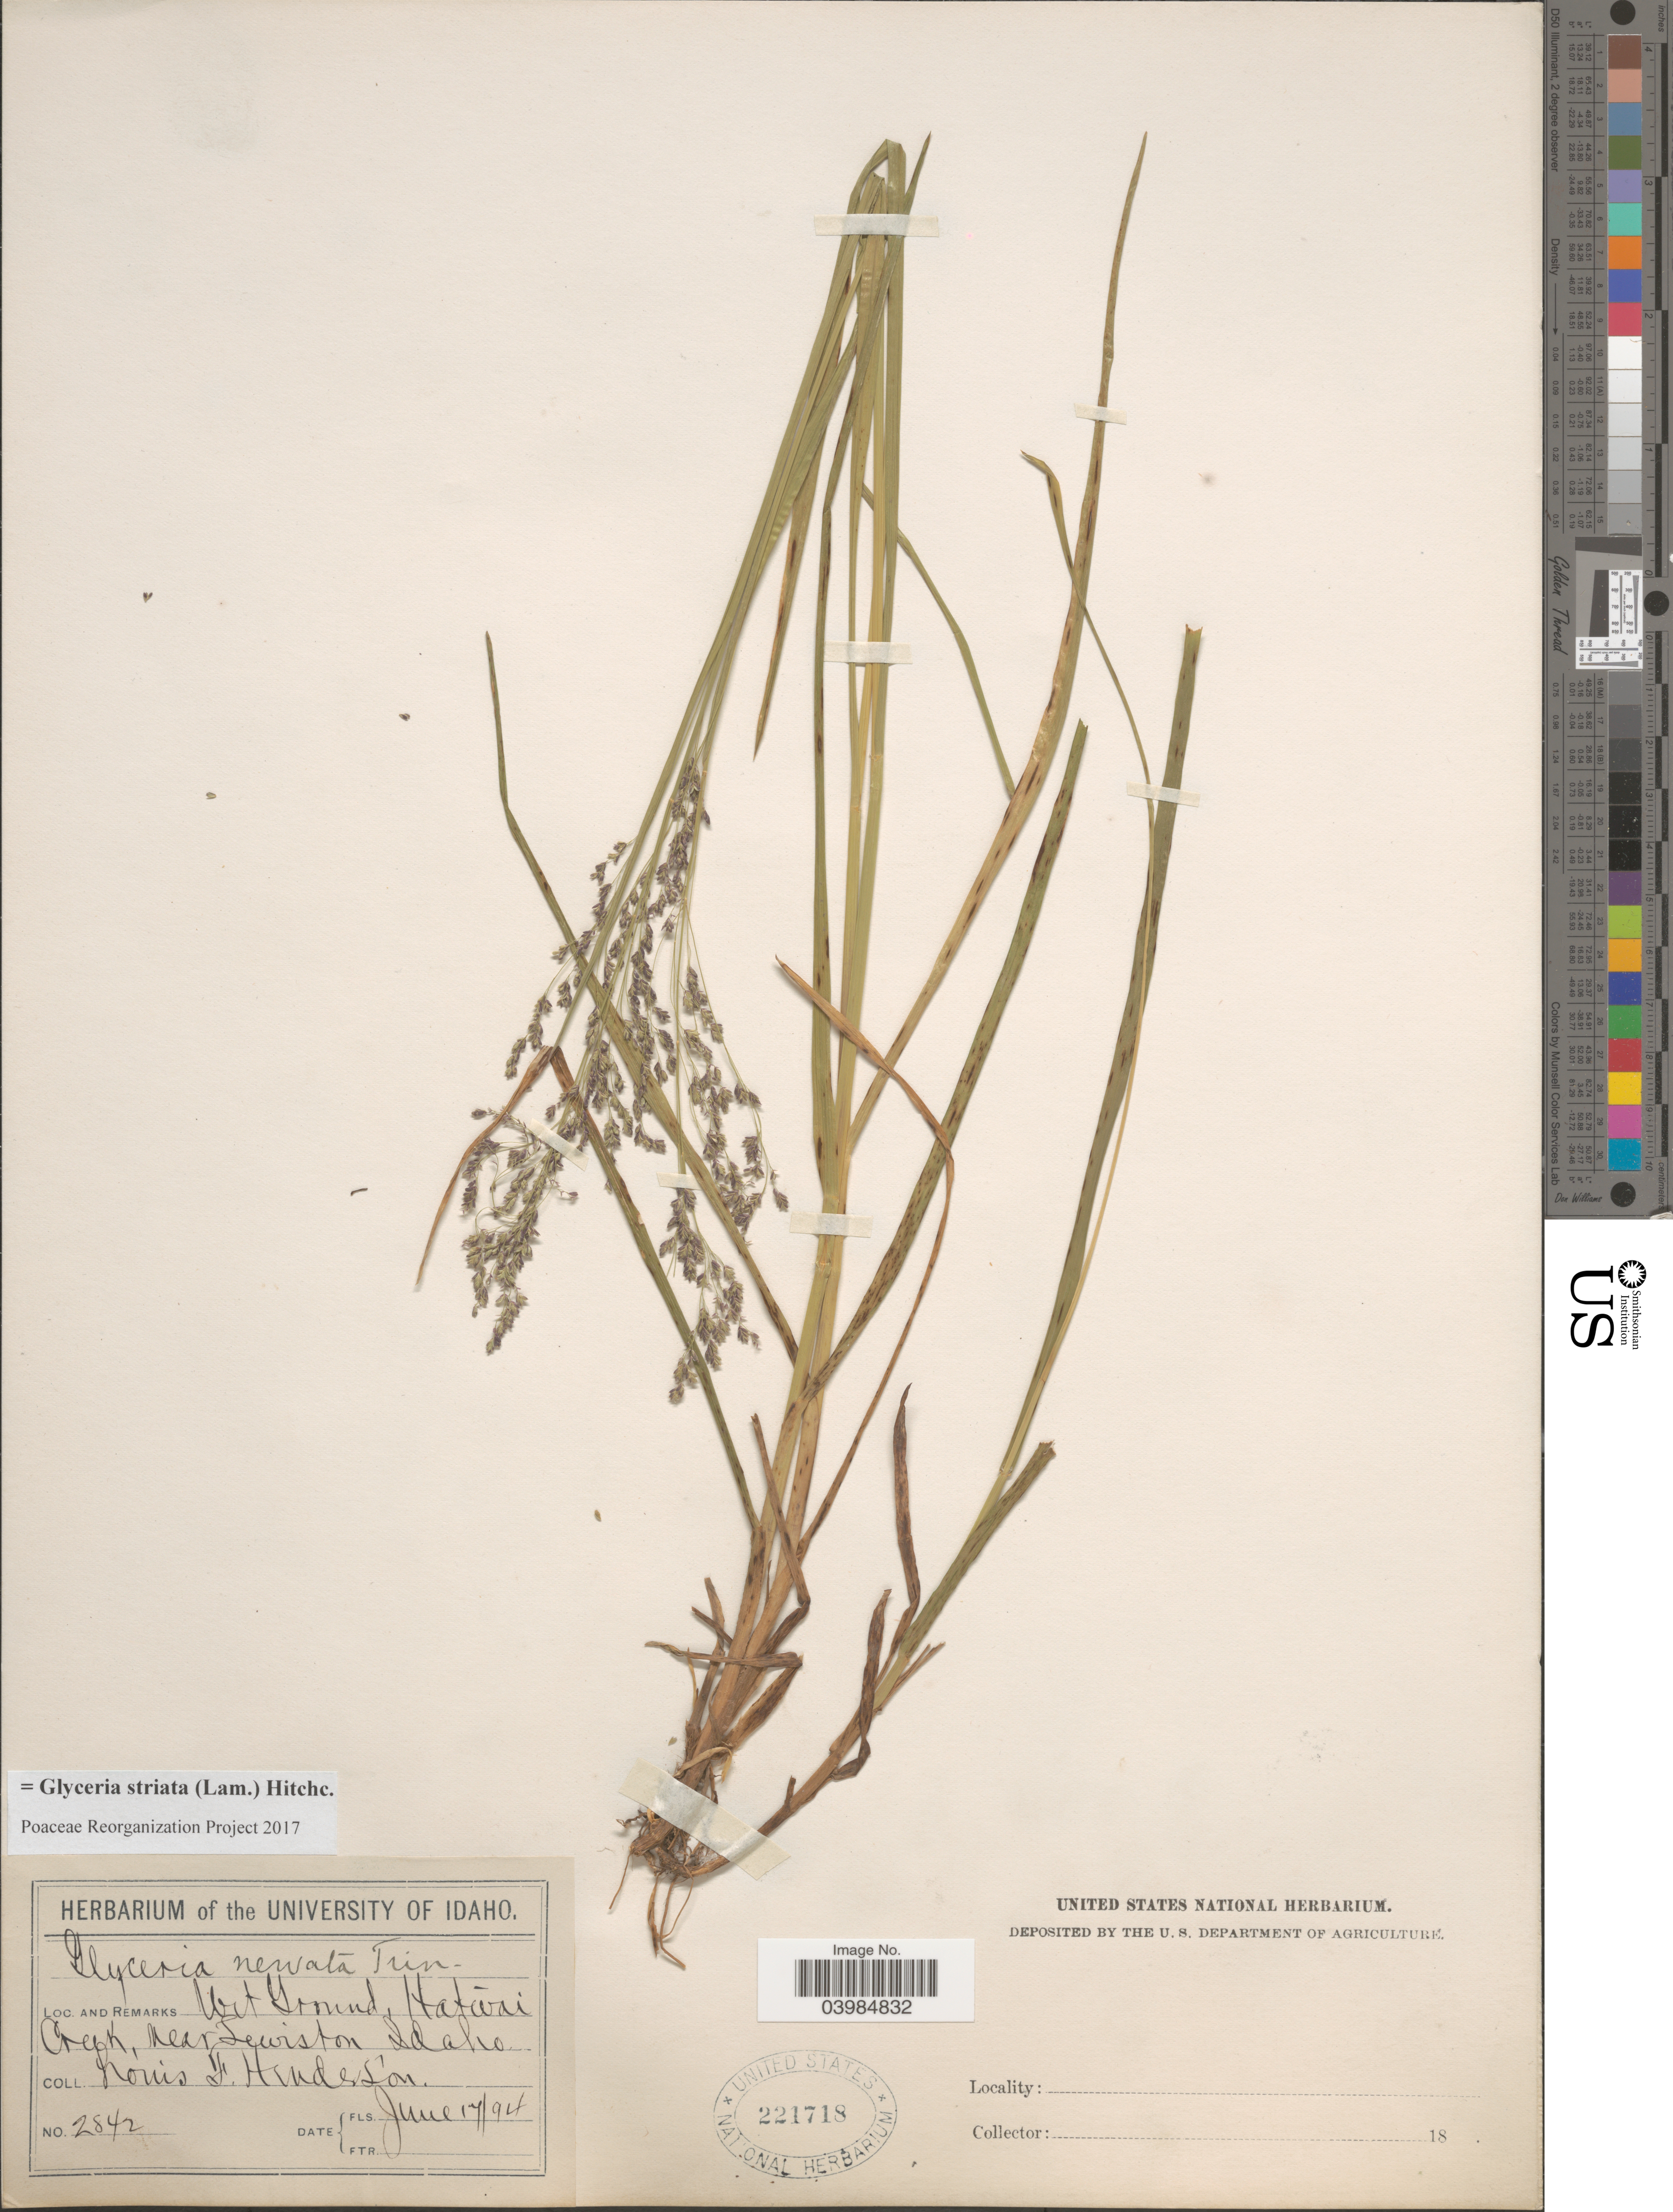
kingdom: Plantae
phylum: Tracheophyta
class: Liliopsida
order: Poales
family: Poaceae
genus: Glyceria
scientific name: Glyceria striata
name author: (Lam.) Hitchc.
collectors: L. Henderson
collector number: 2842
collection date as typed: Transcribed d/m/y: 17/6/94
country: United States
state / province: Idaho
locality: Wet Ground, Hatwai Creek, near Lewiston.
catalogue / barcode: US 221718